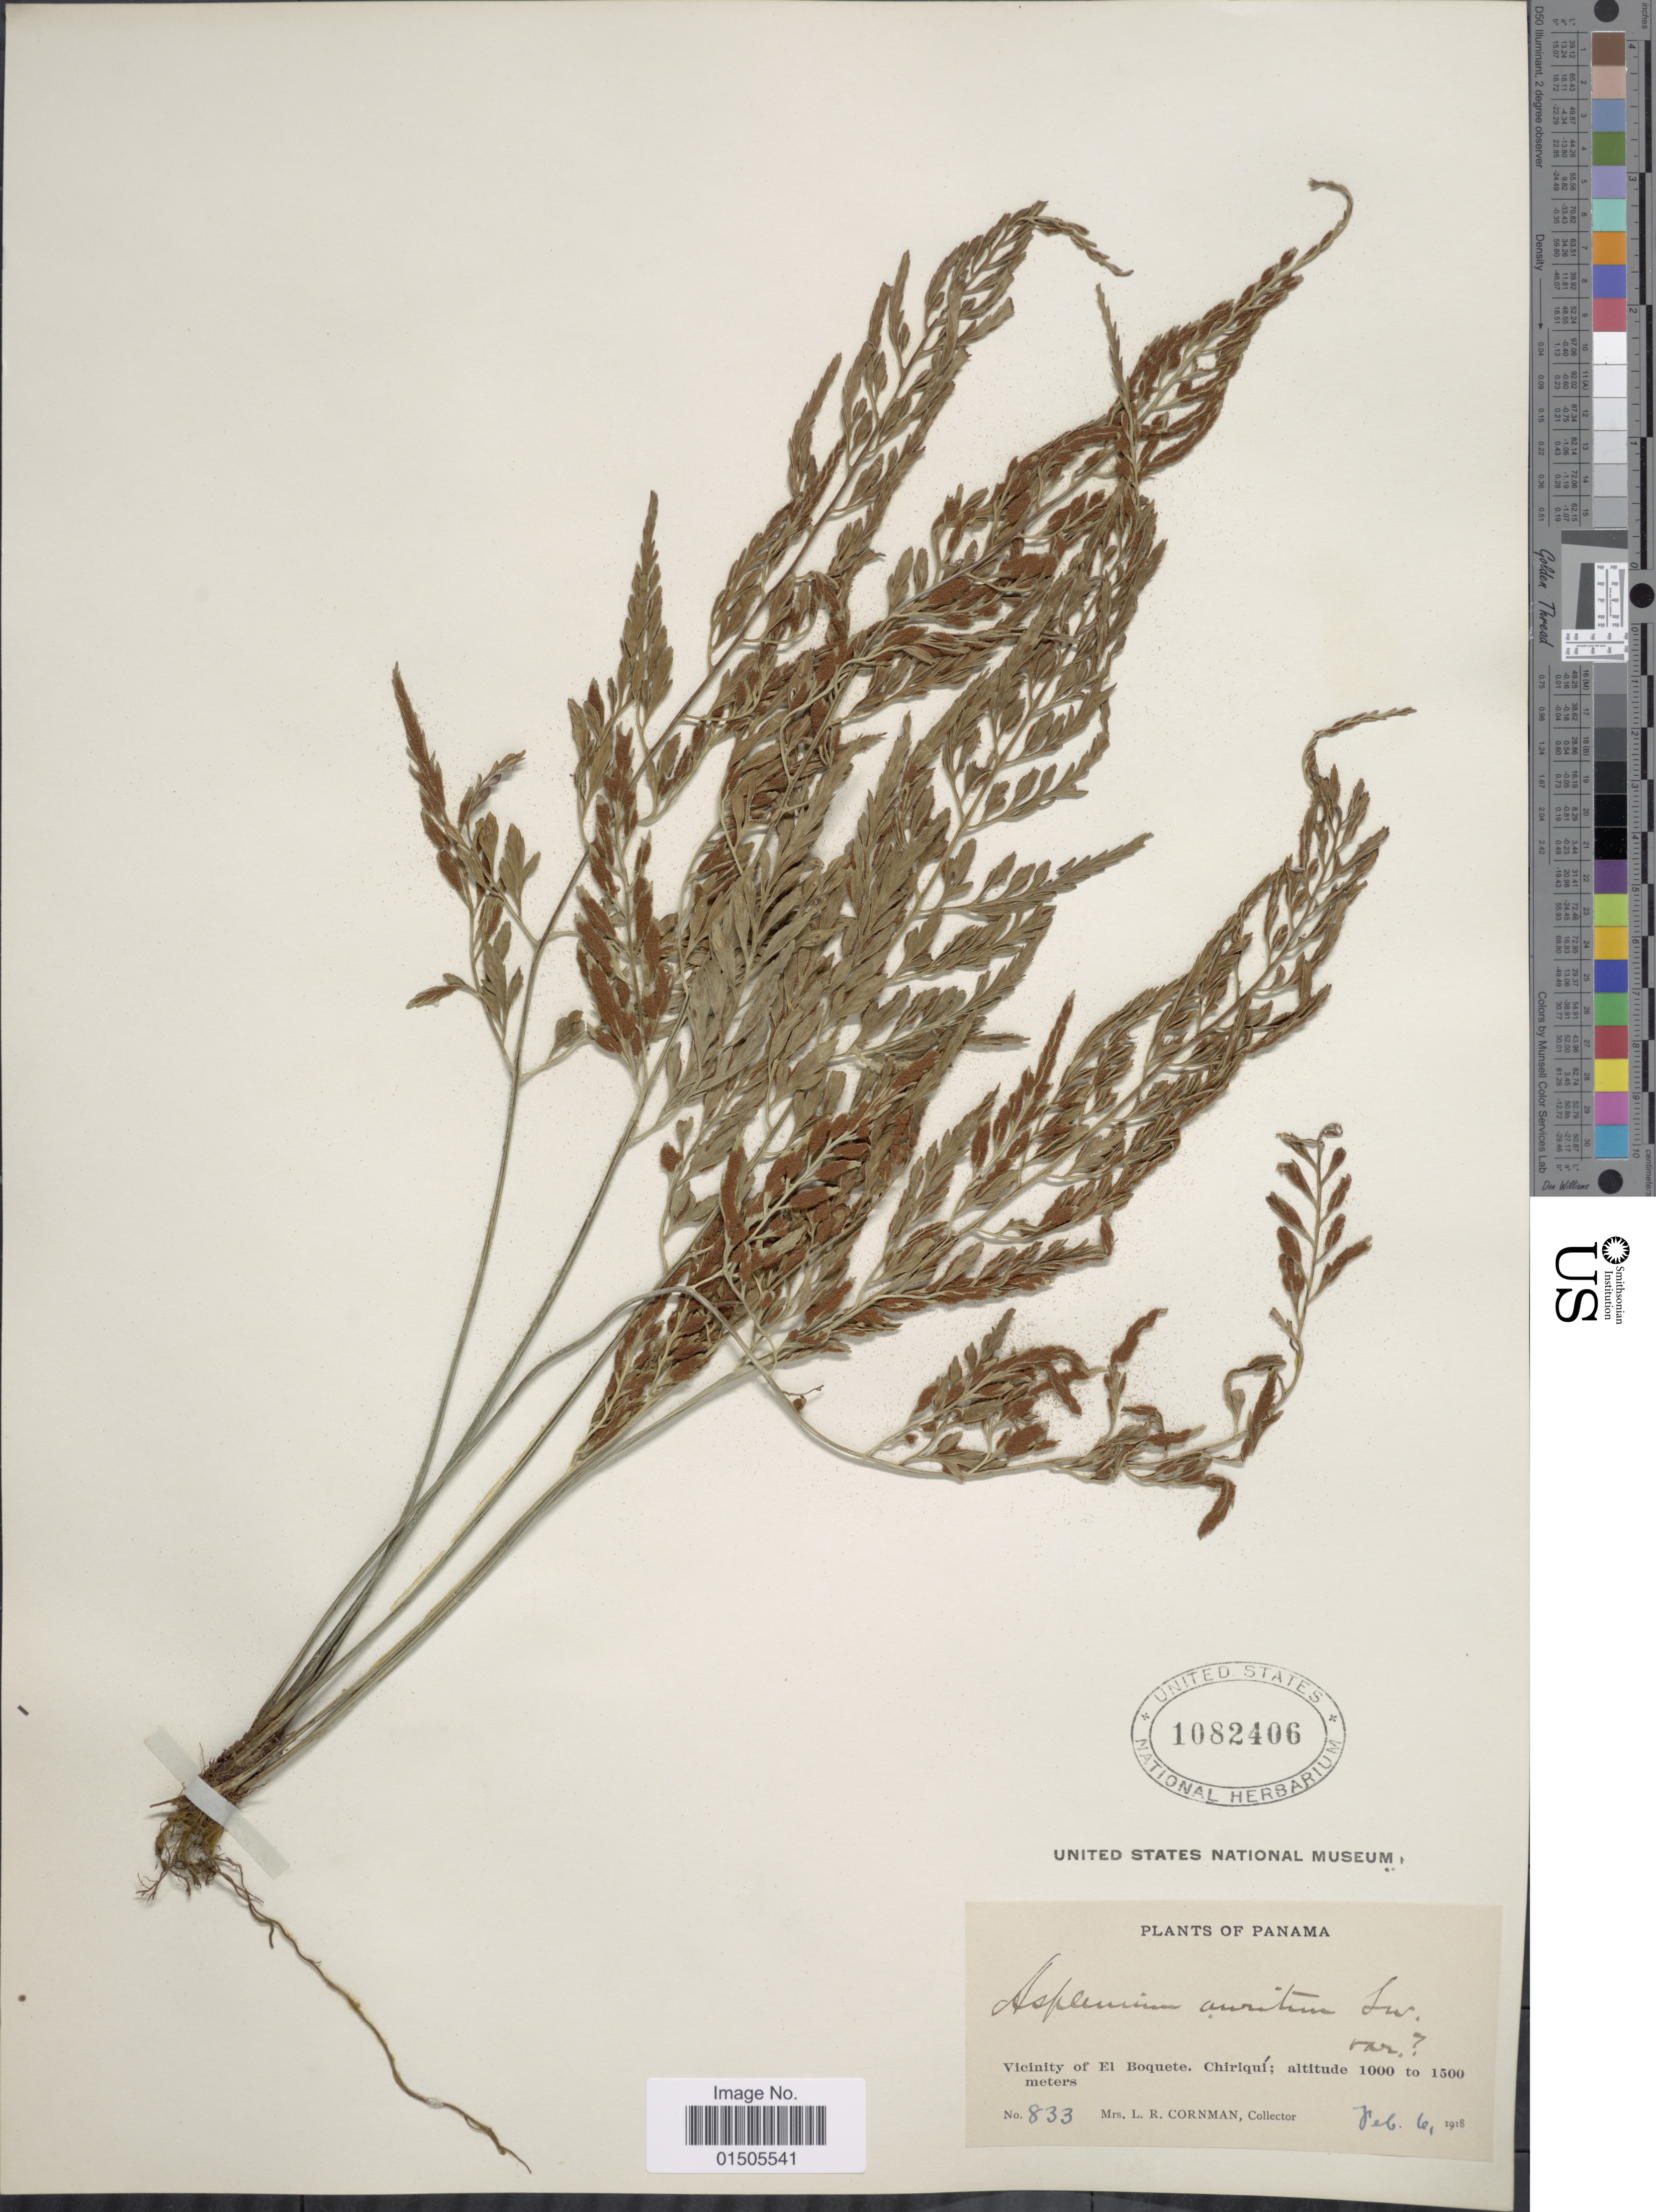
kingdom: Plantae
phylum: Tracheophyta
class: Polypodiopsida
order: Polypodiales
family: Aspleniaceae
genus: Asplenium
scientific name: Asplenium auritum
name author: Sw.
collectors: L. Cornman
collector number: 833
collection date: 1918-02-06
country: Panama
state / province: Chiriqui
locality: Vicinity of El Boquete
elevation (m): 1000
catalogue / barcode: US 1082406